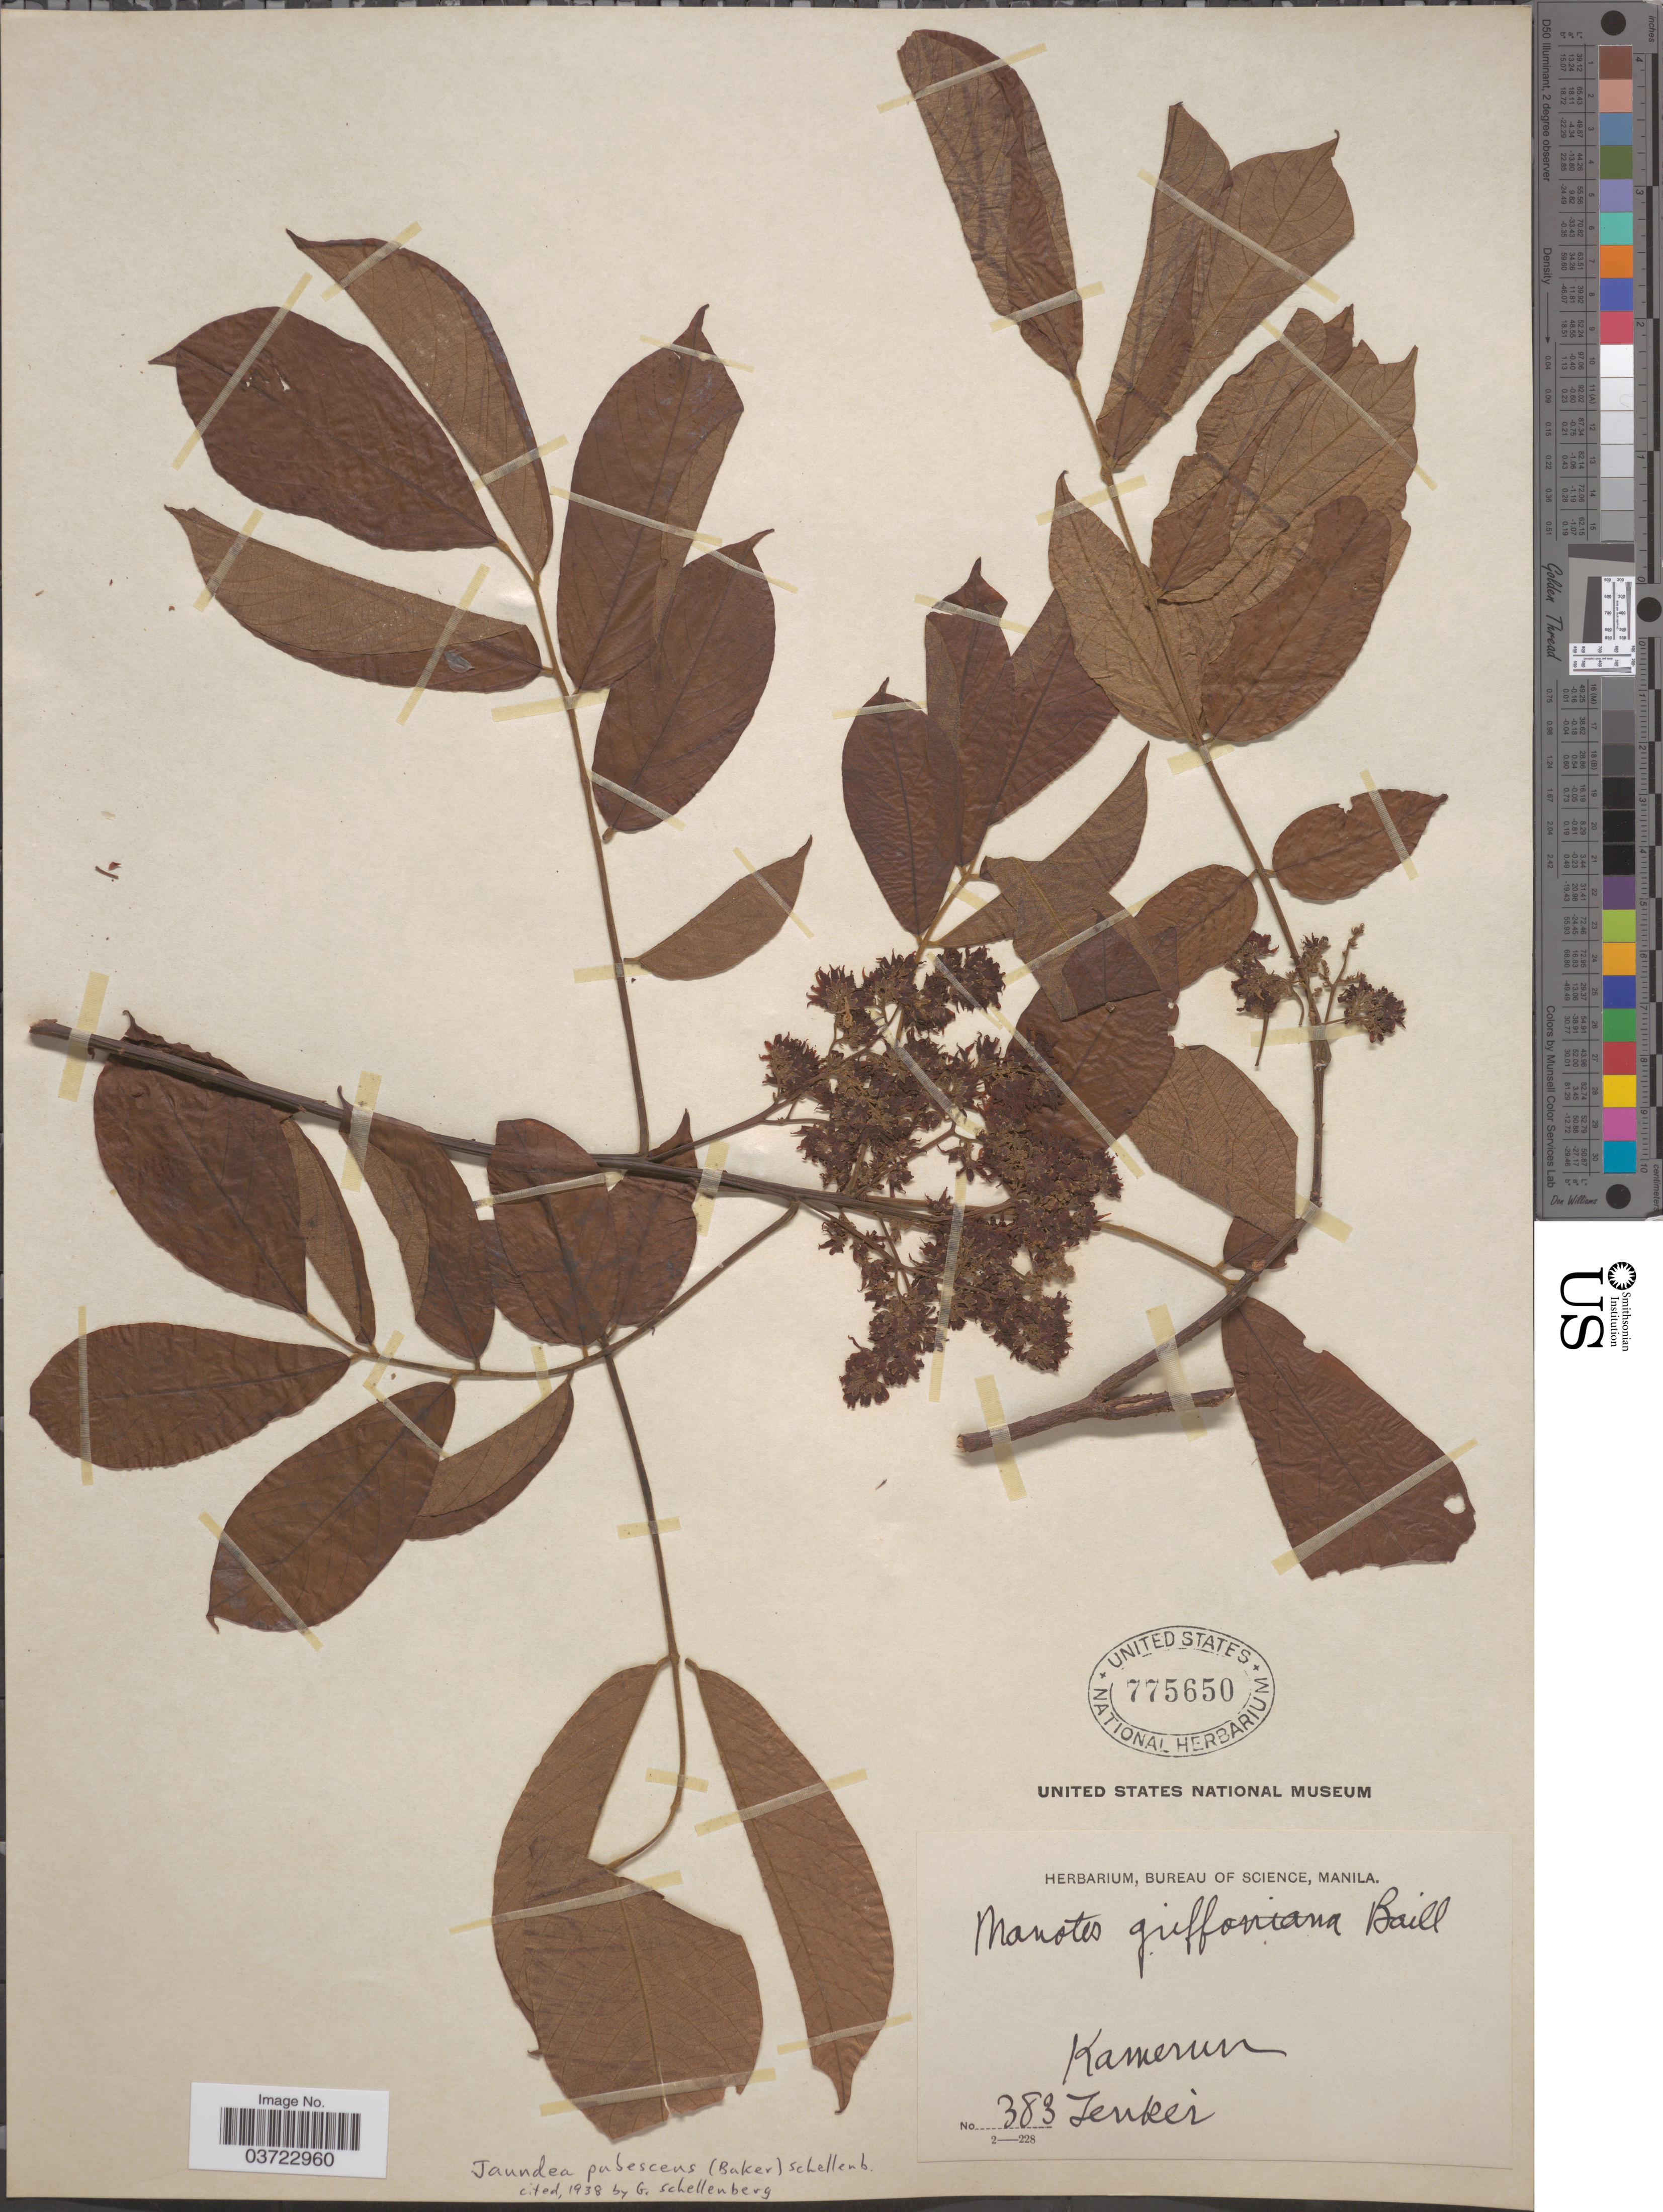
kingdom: Plantae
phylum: Tracheophyta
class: Magnoliopsida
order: Oxalidales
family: Connaraceae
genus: Rourea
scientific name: Rourea thomsonii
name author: (Baker) Jongkind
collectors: Zenker, --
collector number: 383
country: Cameroon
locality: Kamerun.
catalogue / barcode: US 775650